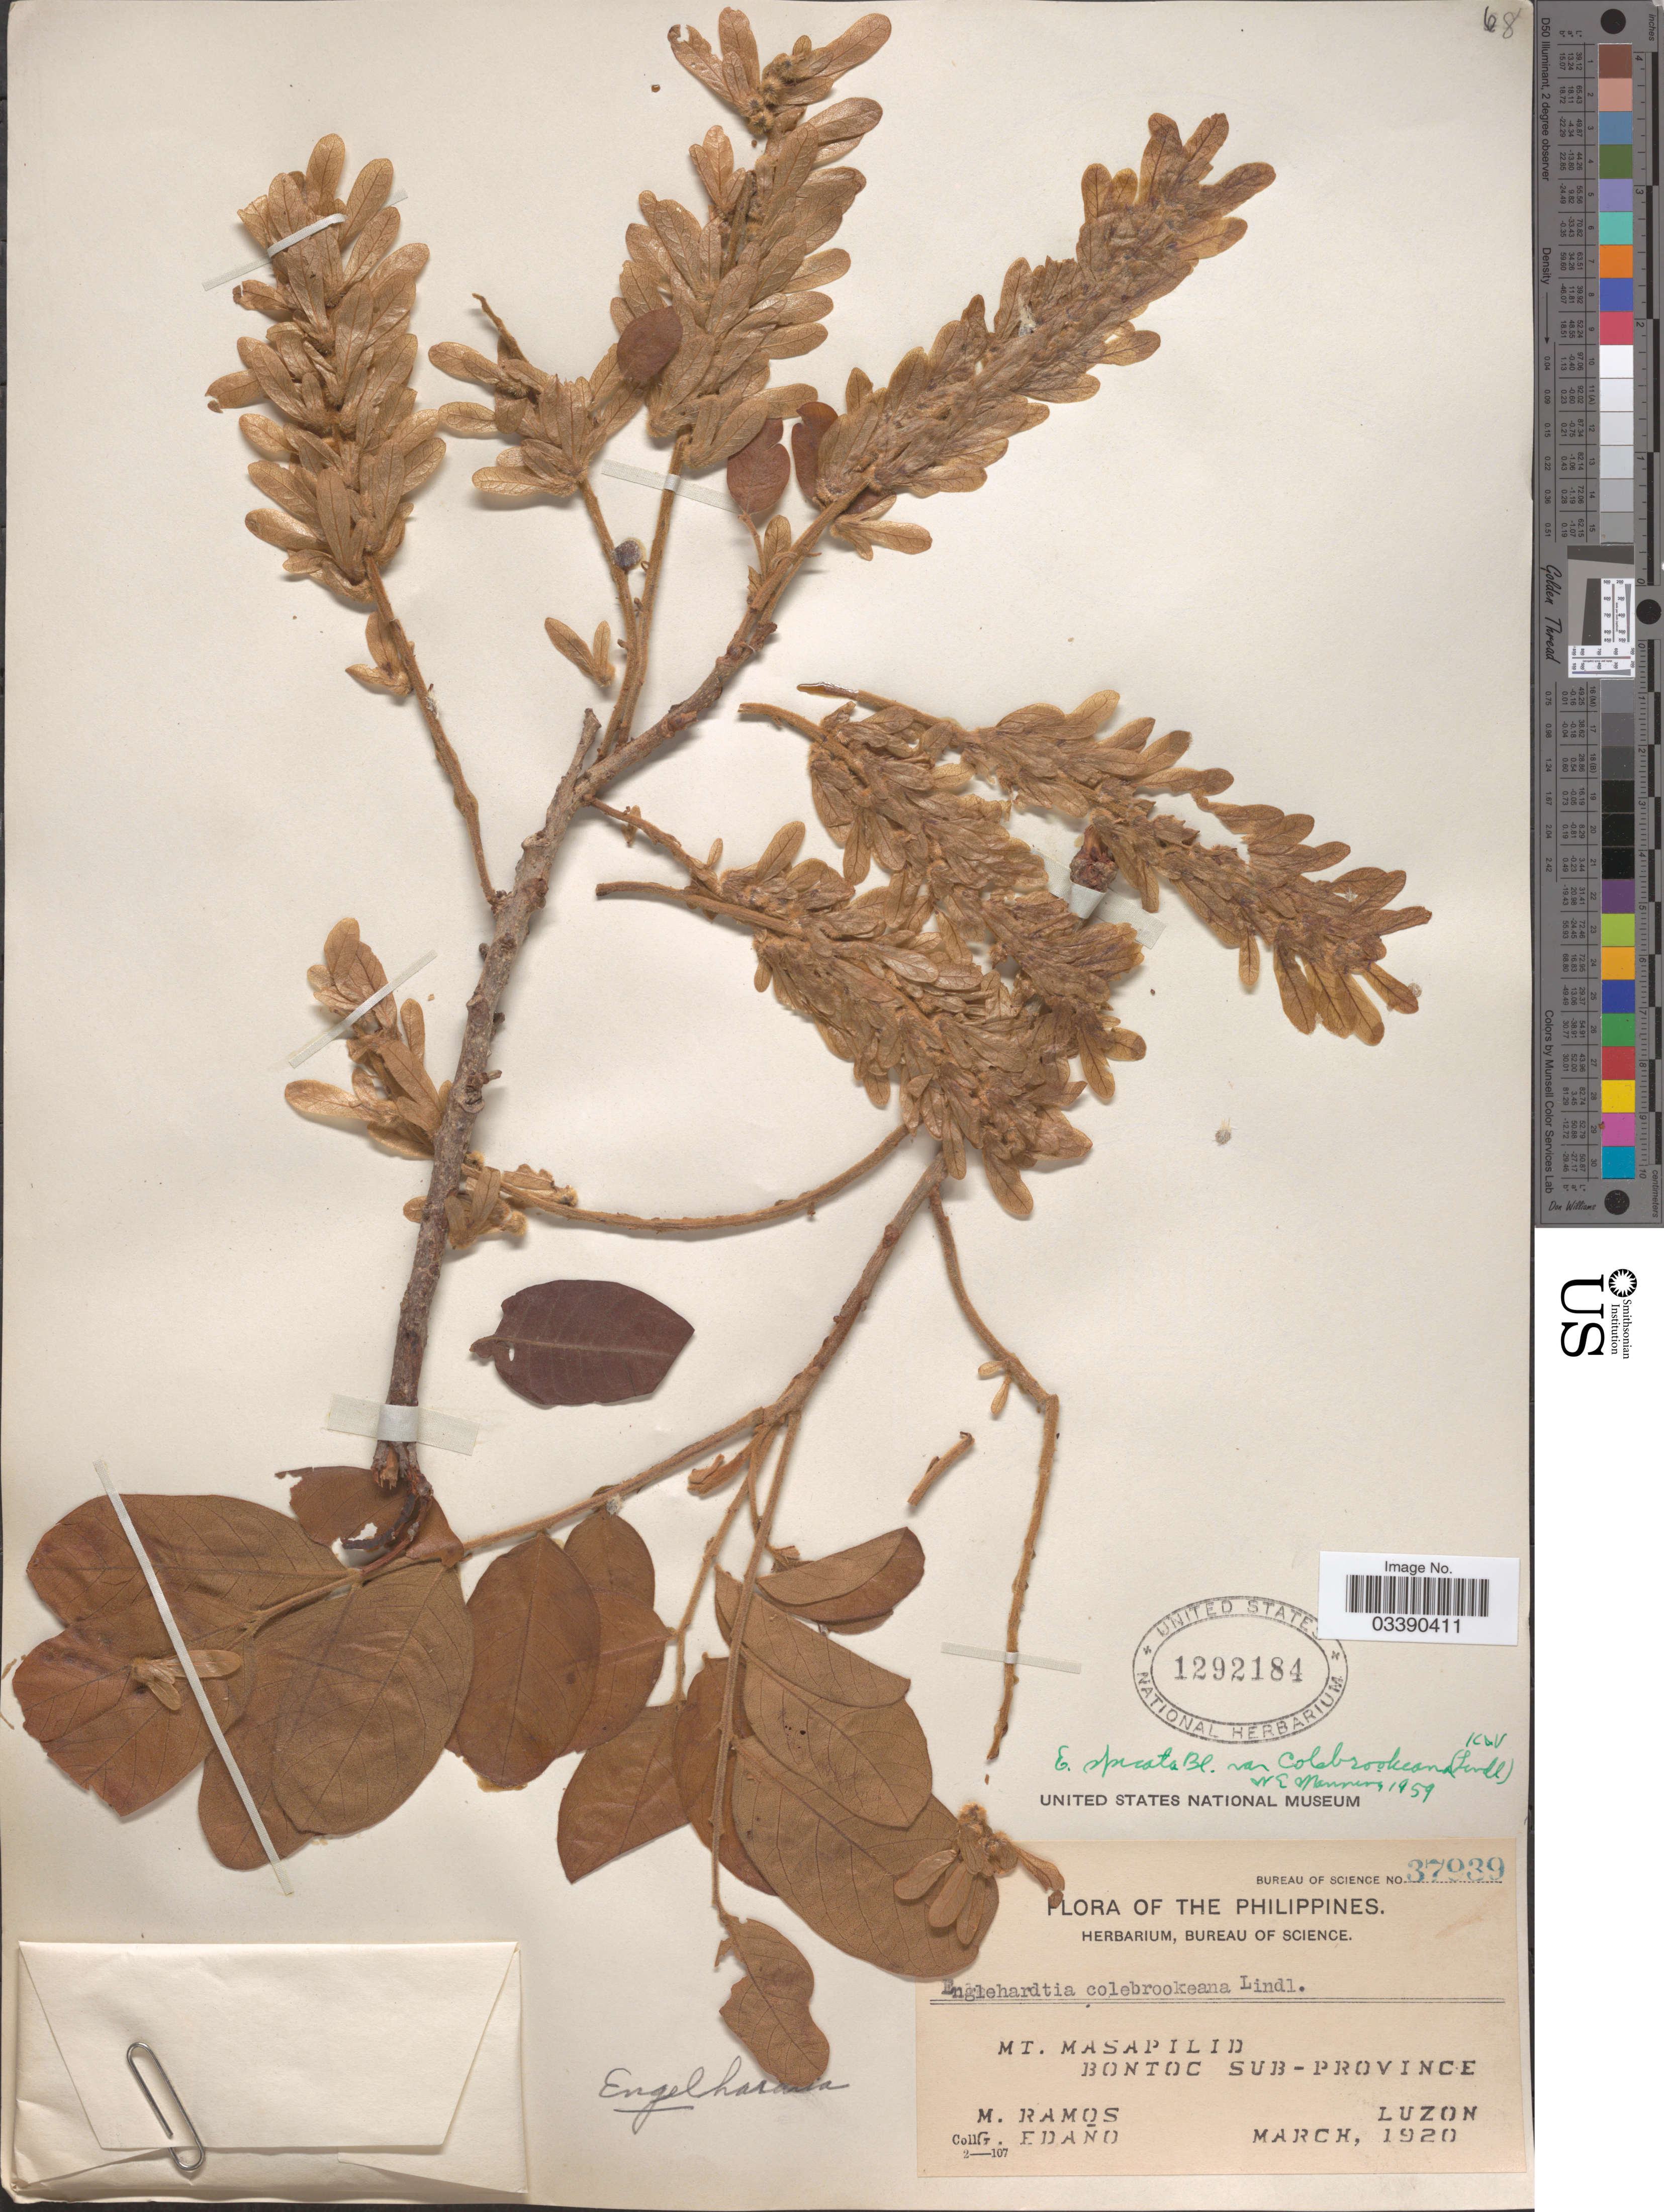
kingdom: Plantae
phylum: Tracheophyta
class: Magnoliopsida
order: Fagales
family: Juglandaceae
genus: Engelhardia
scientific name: Engelhardia spicata var. aceriflora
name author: (Reinw.) Koord. & Valeton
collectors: M. Ramos & G. Edaño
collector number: Bureau of Science37939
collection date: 1920-03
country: Philippines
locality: Mt. Masapilid. Bontoc Sub-Province. Luzon.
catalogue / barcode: US 1292184